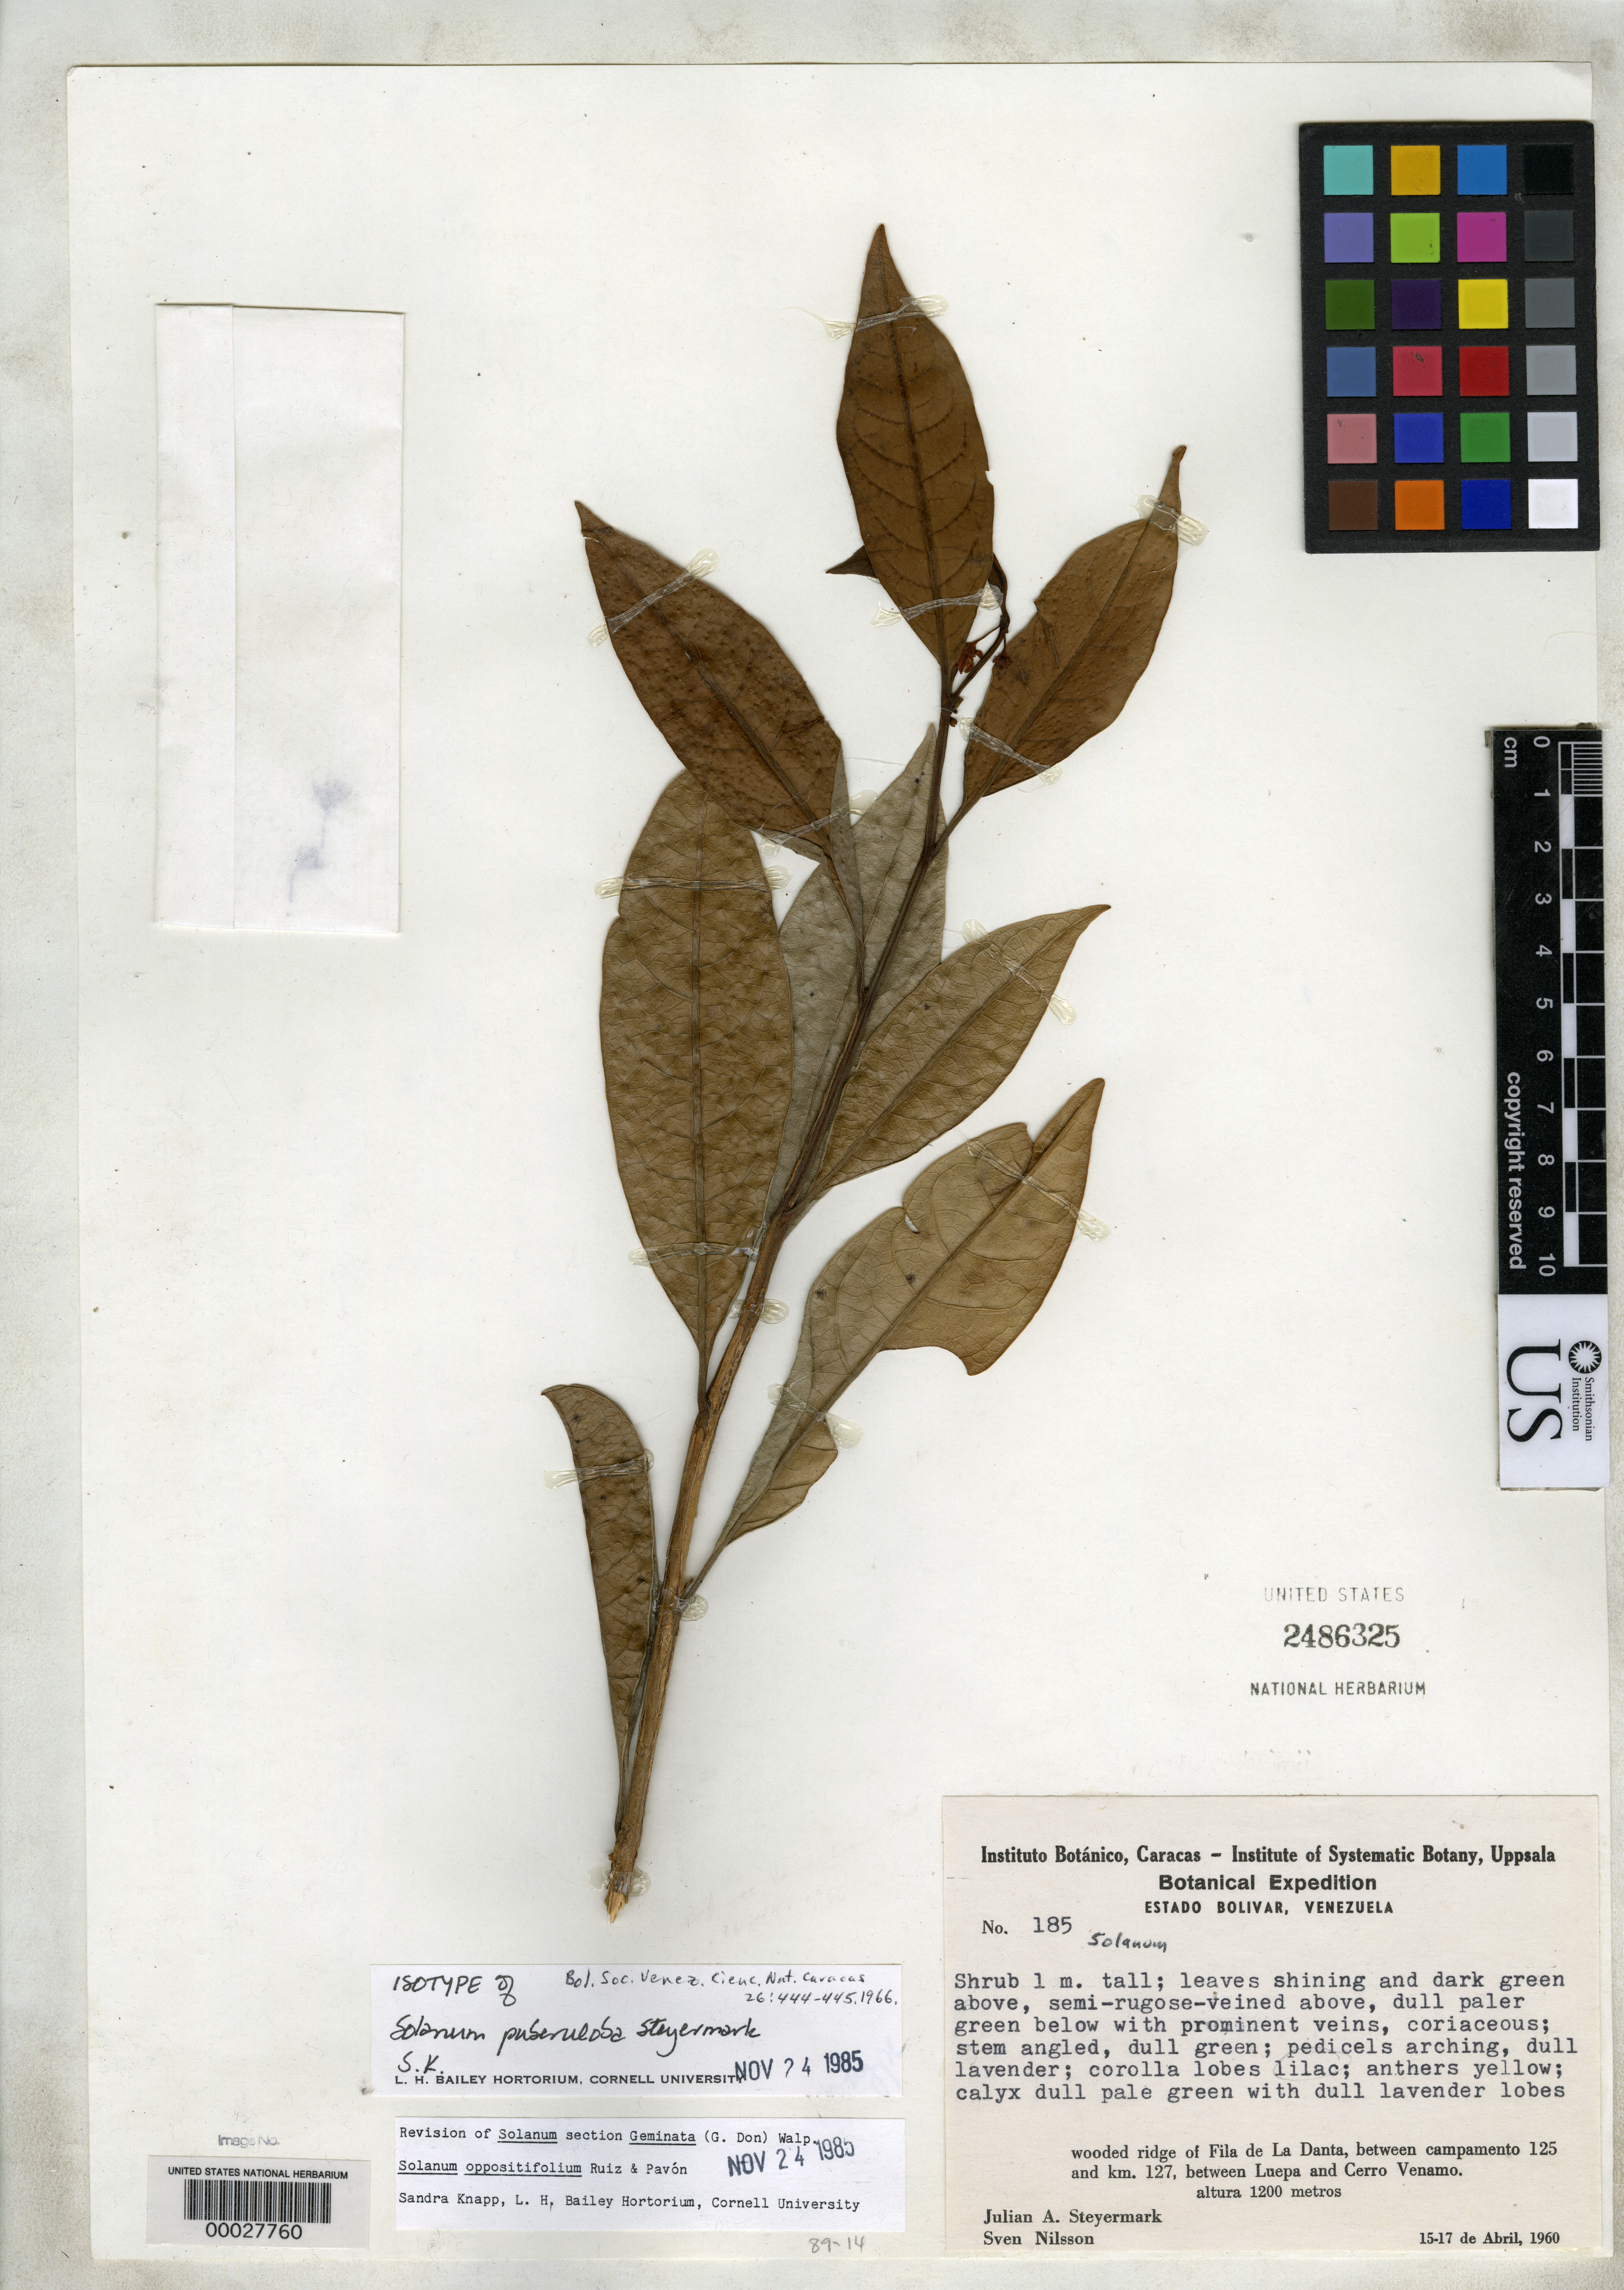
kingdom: Plantae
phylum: Tracheophyta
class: Magnoliopsida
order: Solanales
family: Solanaceae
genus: Solanum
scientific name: Solanum puberuloba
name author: Steyerm.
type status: Isotype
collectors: J. Steyermark & Sv. Nilsson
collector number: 185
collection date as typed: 15 Apr 1960 to 17 Apr 1960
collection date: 1960-04-15/1960-04-17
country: Venezuela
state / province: Bolivar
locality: Between Luepa and Cerro Venamo.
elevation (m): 1200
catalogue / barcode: US 2486325